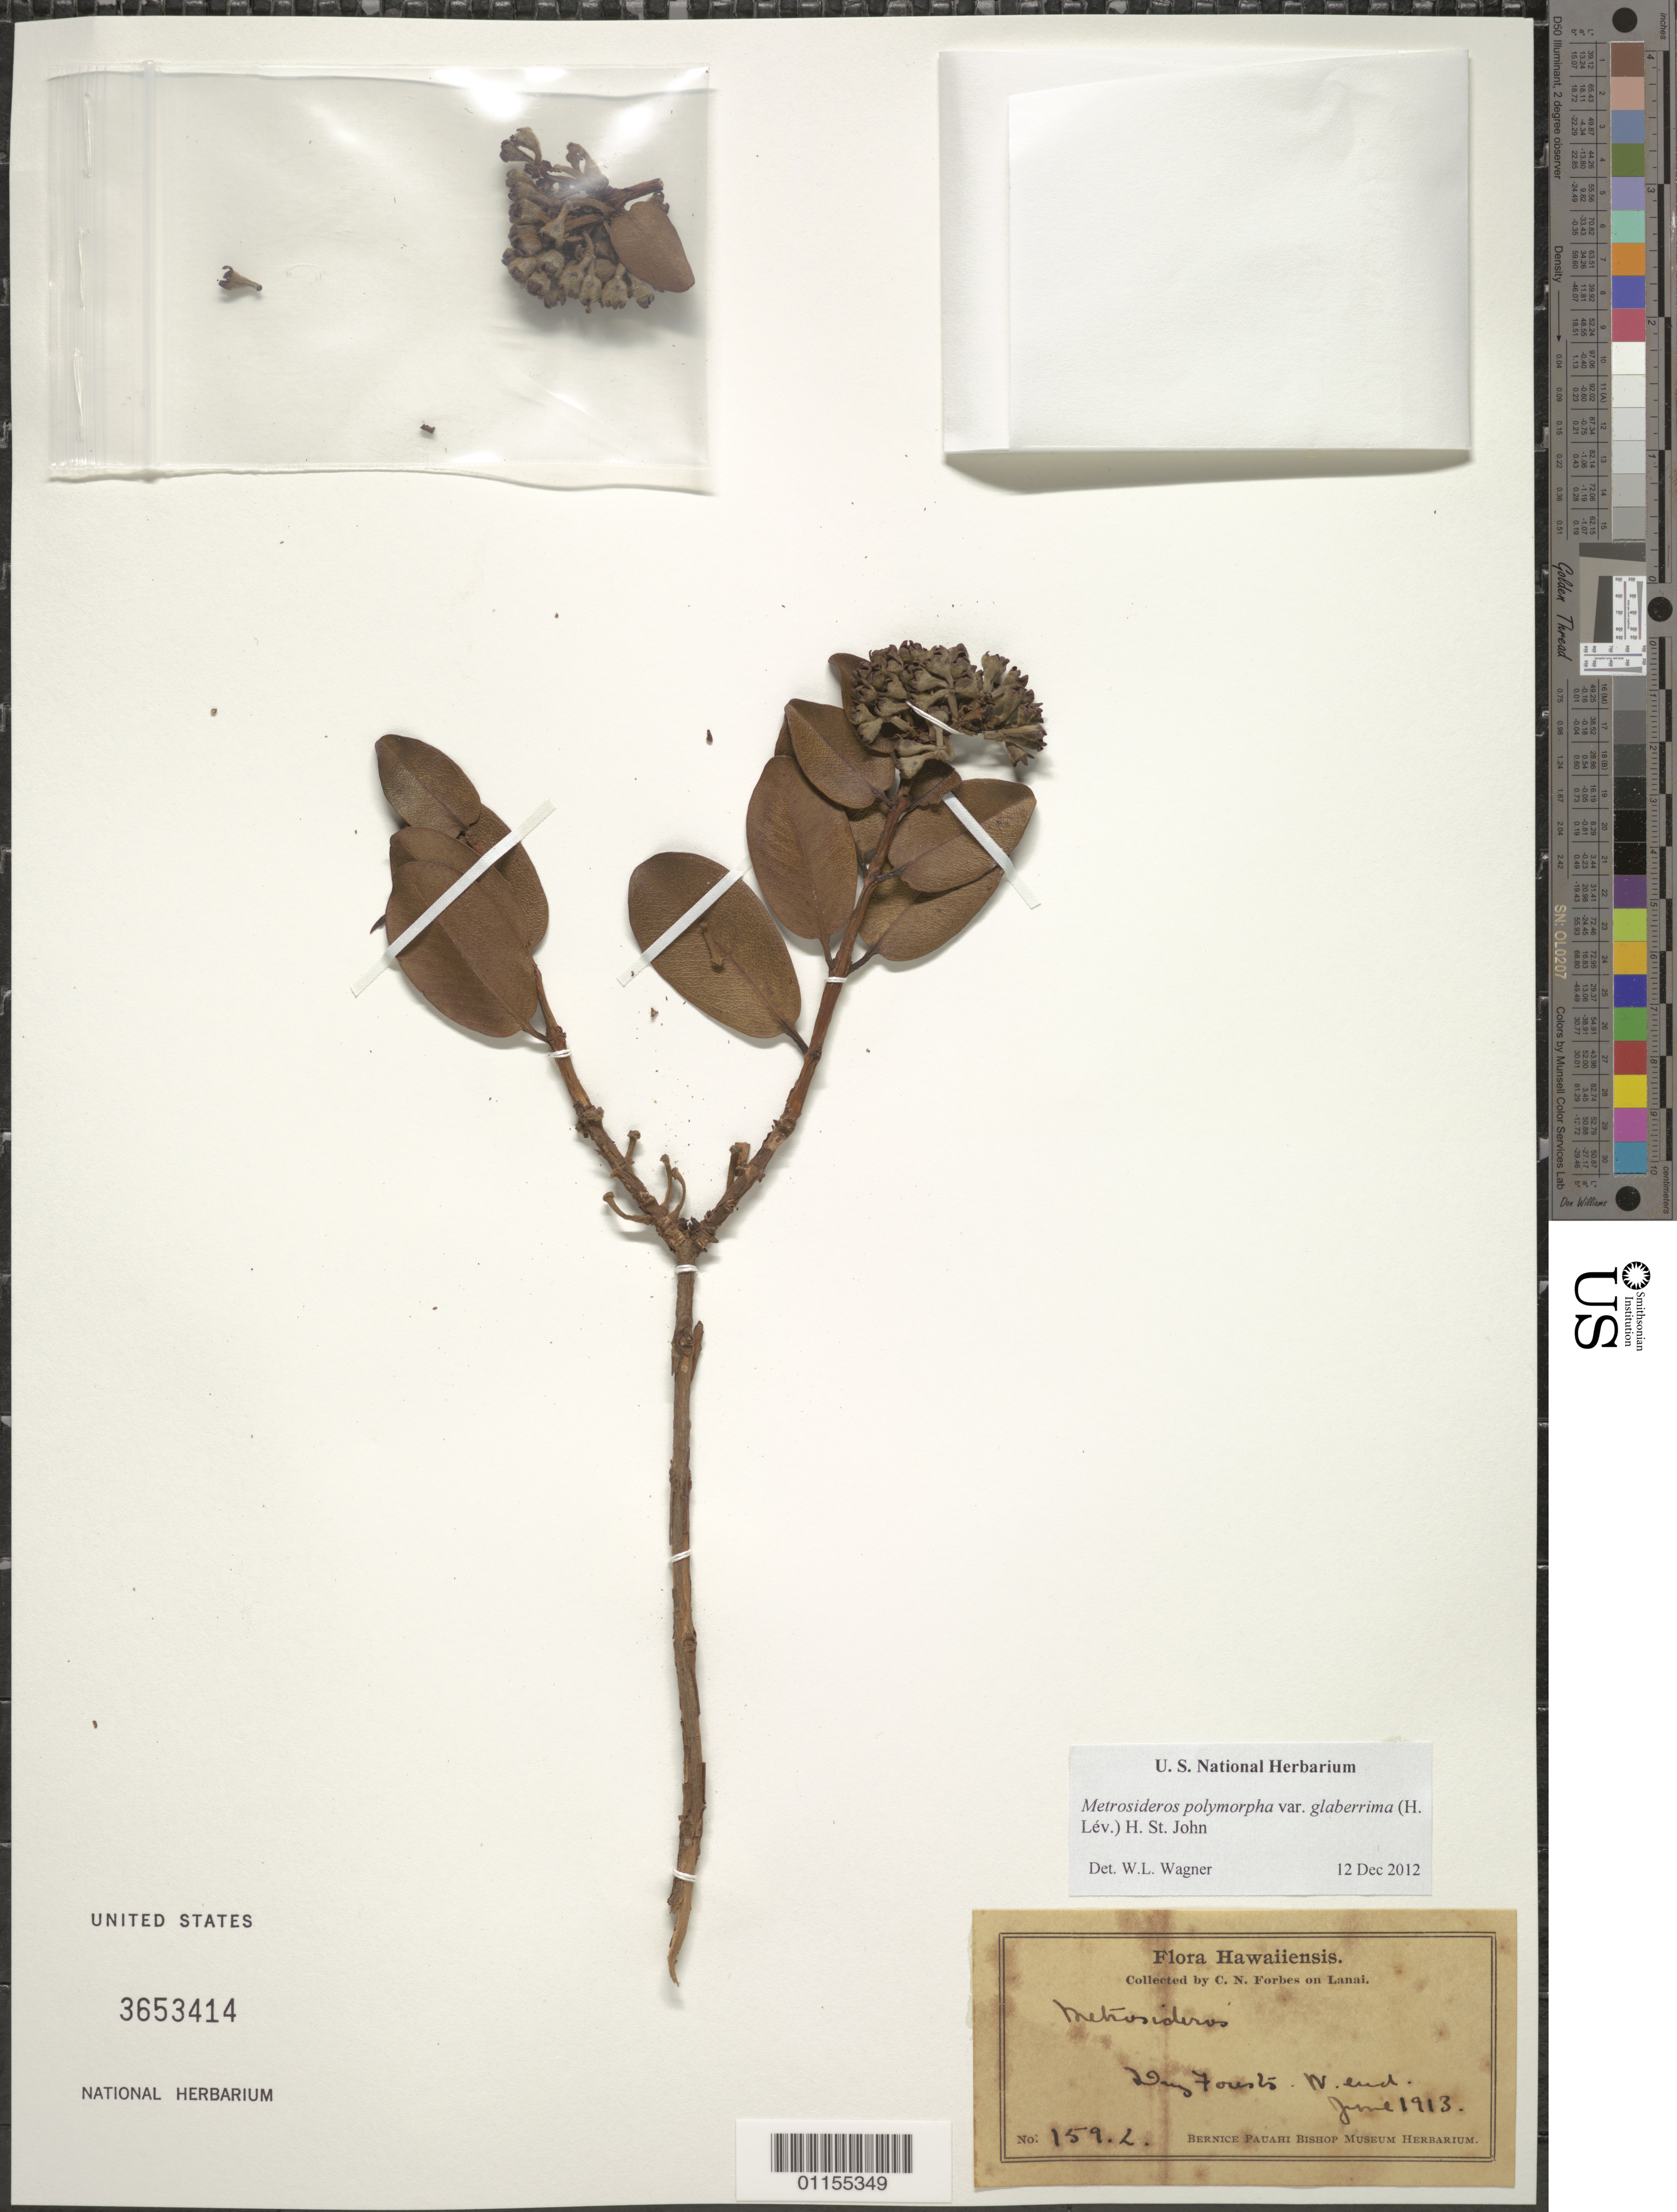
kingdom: Plantae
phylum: Tracheophyta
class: Magnoliopsida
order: Myrtales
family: Myrtaceae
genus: Metrosideros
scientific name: Metrosideros polymorpha var. glaberrima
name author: (H. Lév.) H. St. John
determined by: Wagner, W. L., (BOT), Smithsonian Institution - National Museum of Natural History (UNITED STATES)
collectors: C. N. Forbes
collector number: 159.L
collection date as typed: Jun 1913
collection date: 1913-06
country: United States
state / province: Hawaii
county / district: Maui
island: Lana'i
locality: Dry forests, W end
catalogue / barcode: US 3653414